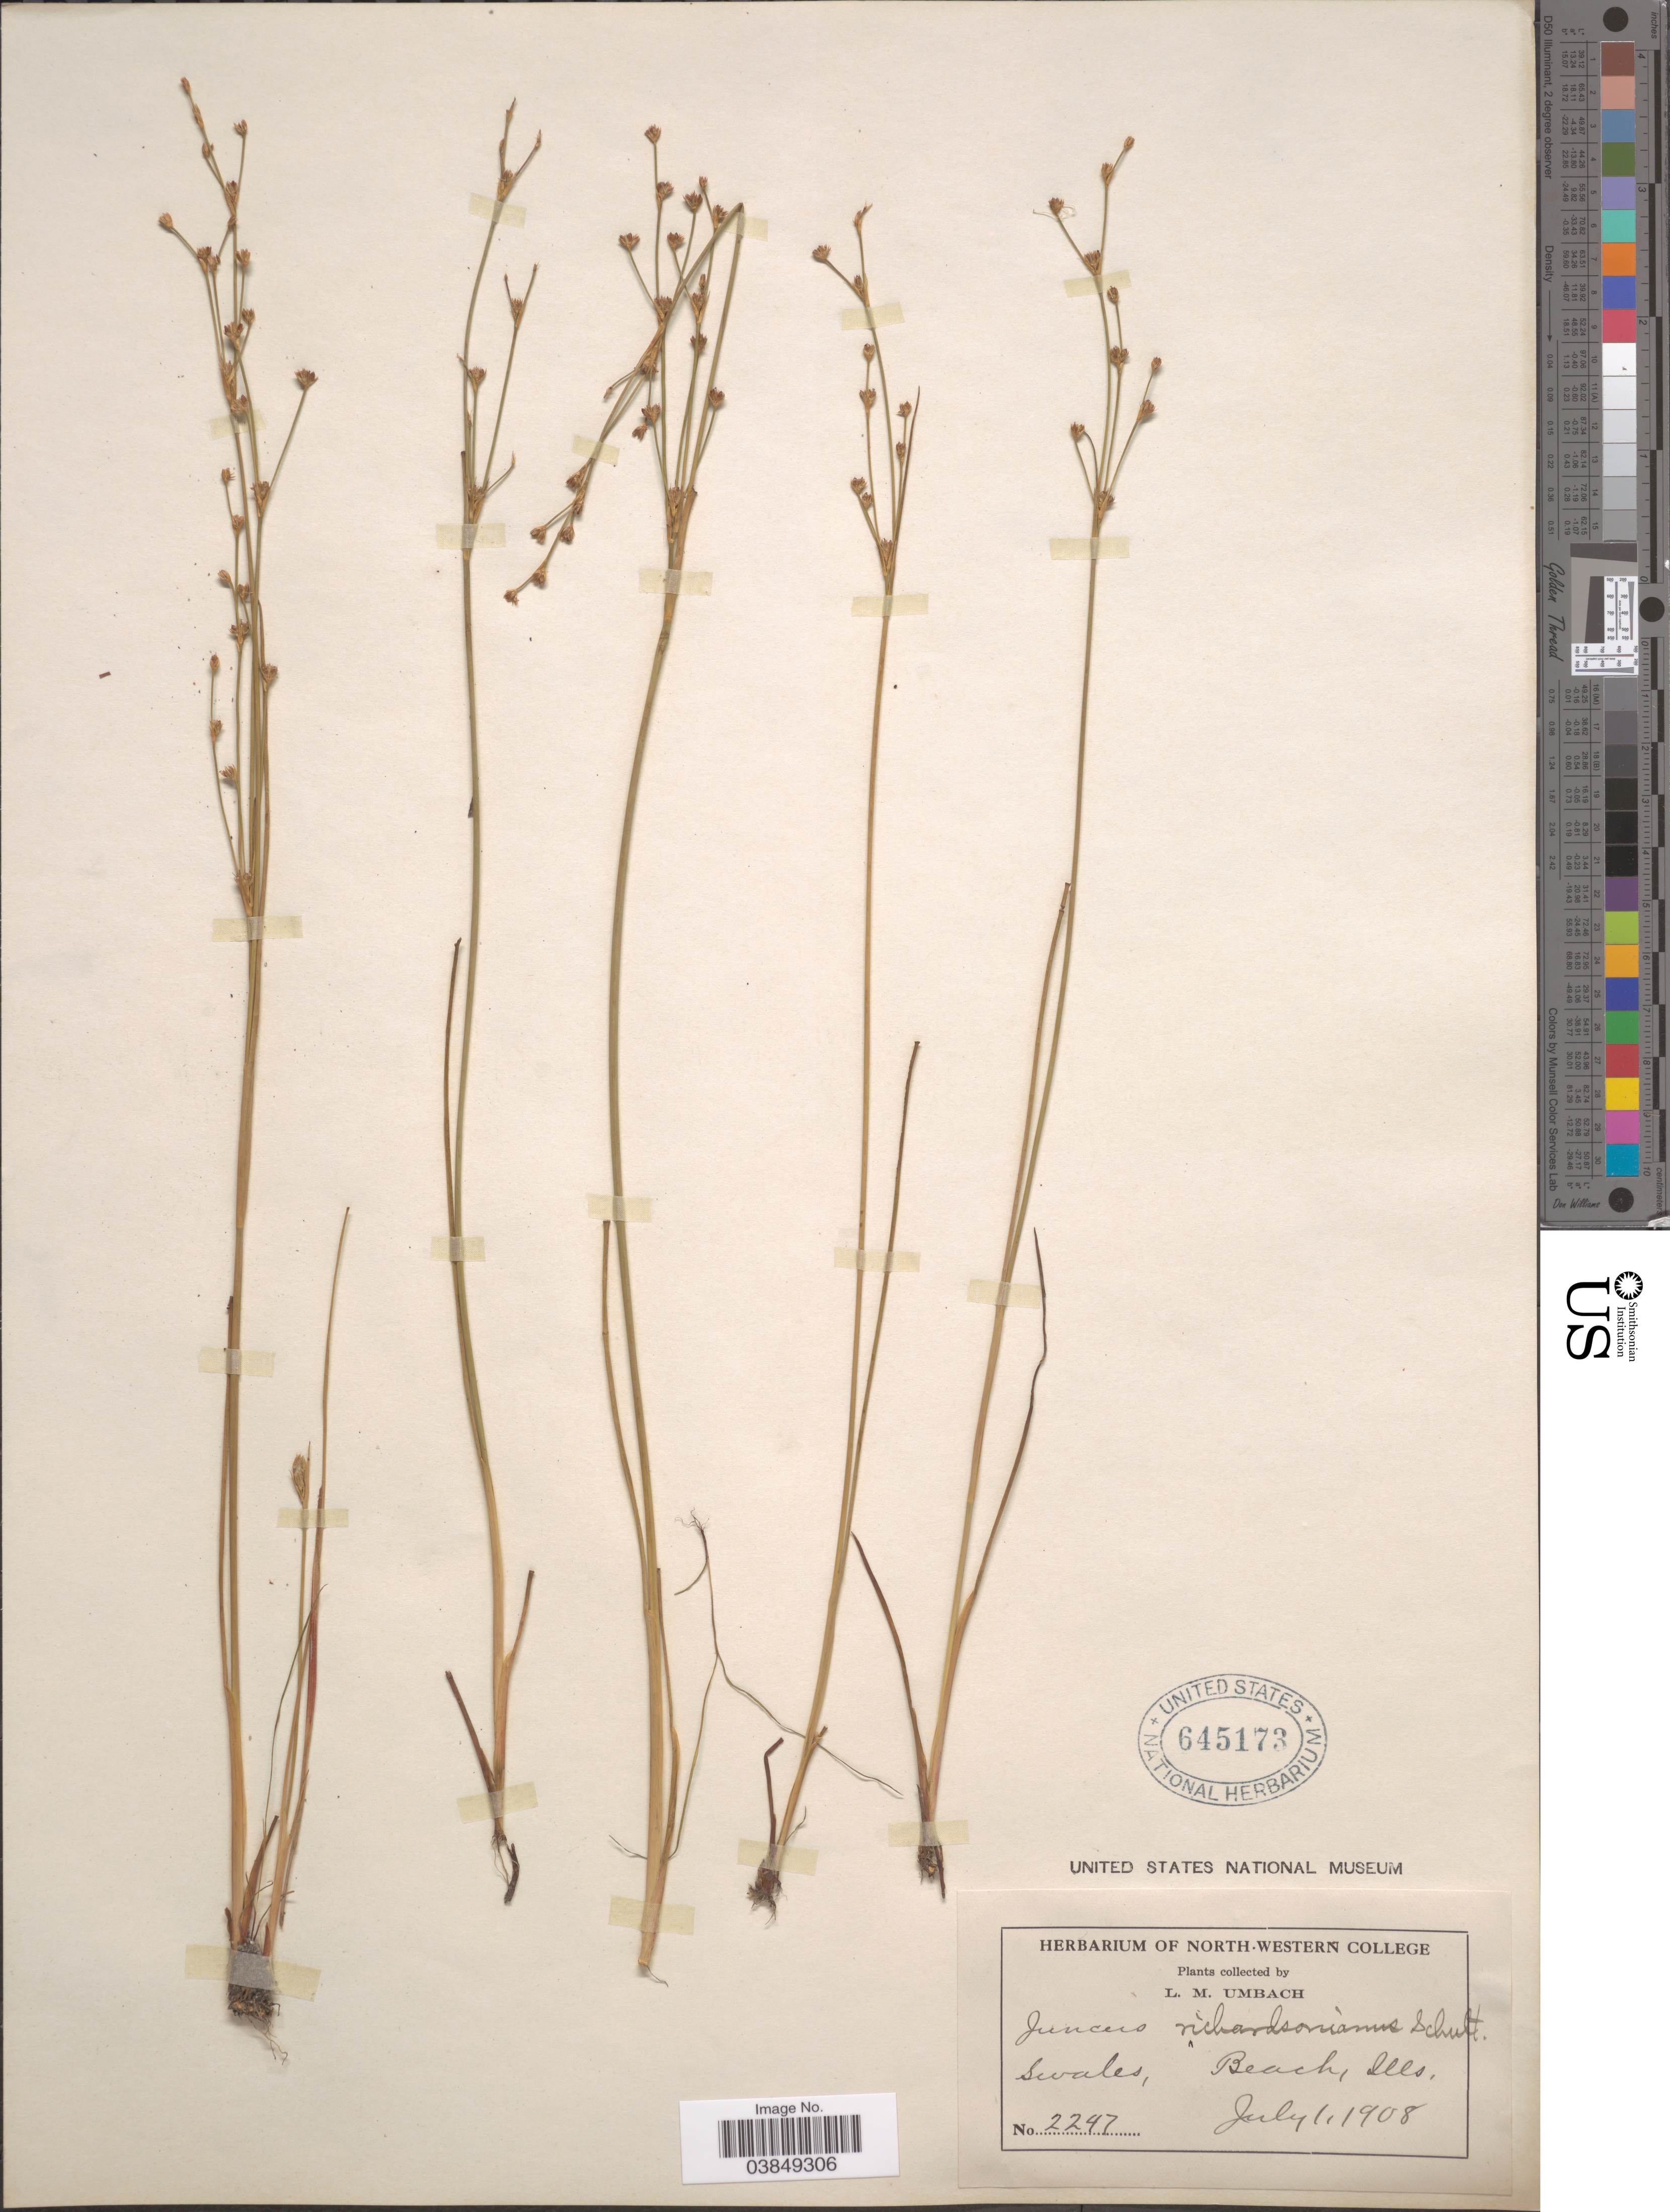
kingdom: Plantae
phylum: Tracheophyta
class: Liliopsida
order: Poales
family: Juncaceae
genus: Juncus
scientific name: Juncus richardsonianus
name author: Schult. & Schult. f.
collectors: L. M. Umbach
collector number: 2247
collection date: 1908-07-01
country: United States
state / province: Illinois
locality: Swales, Beach, Ills.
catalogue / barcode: US 645173